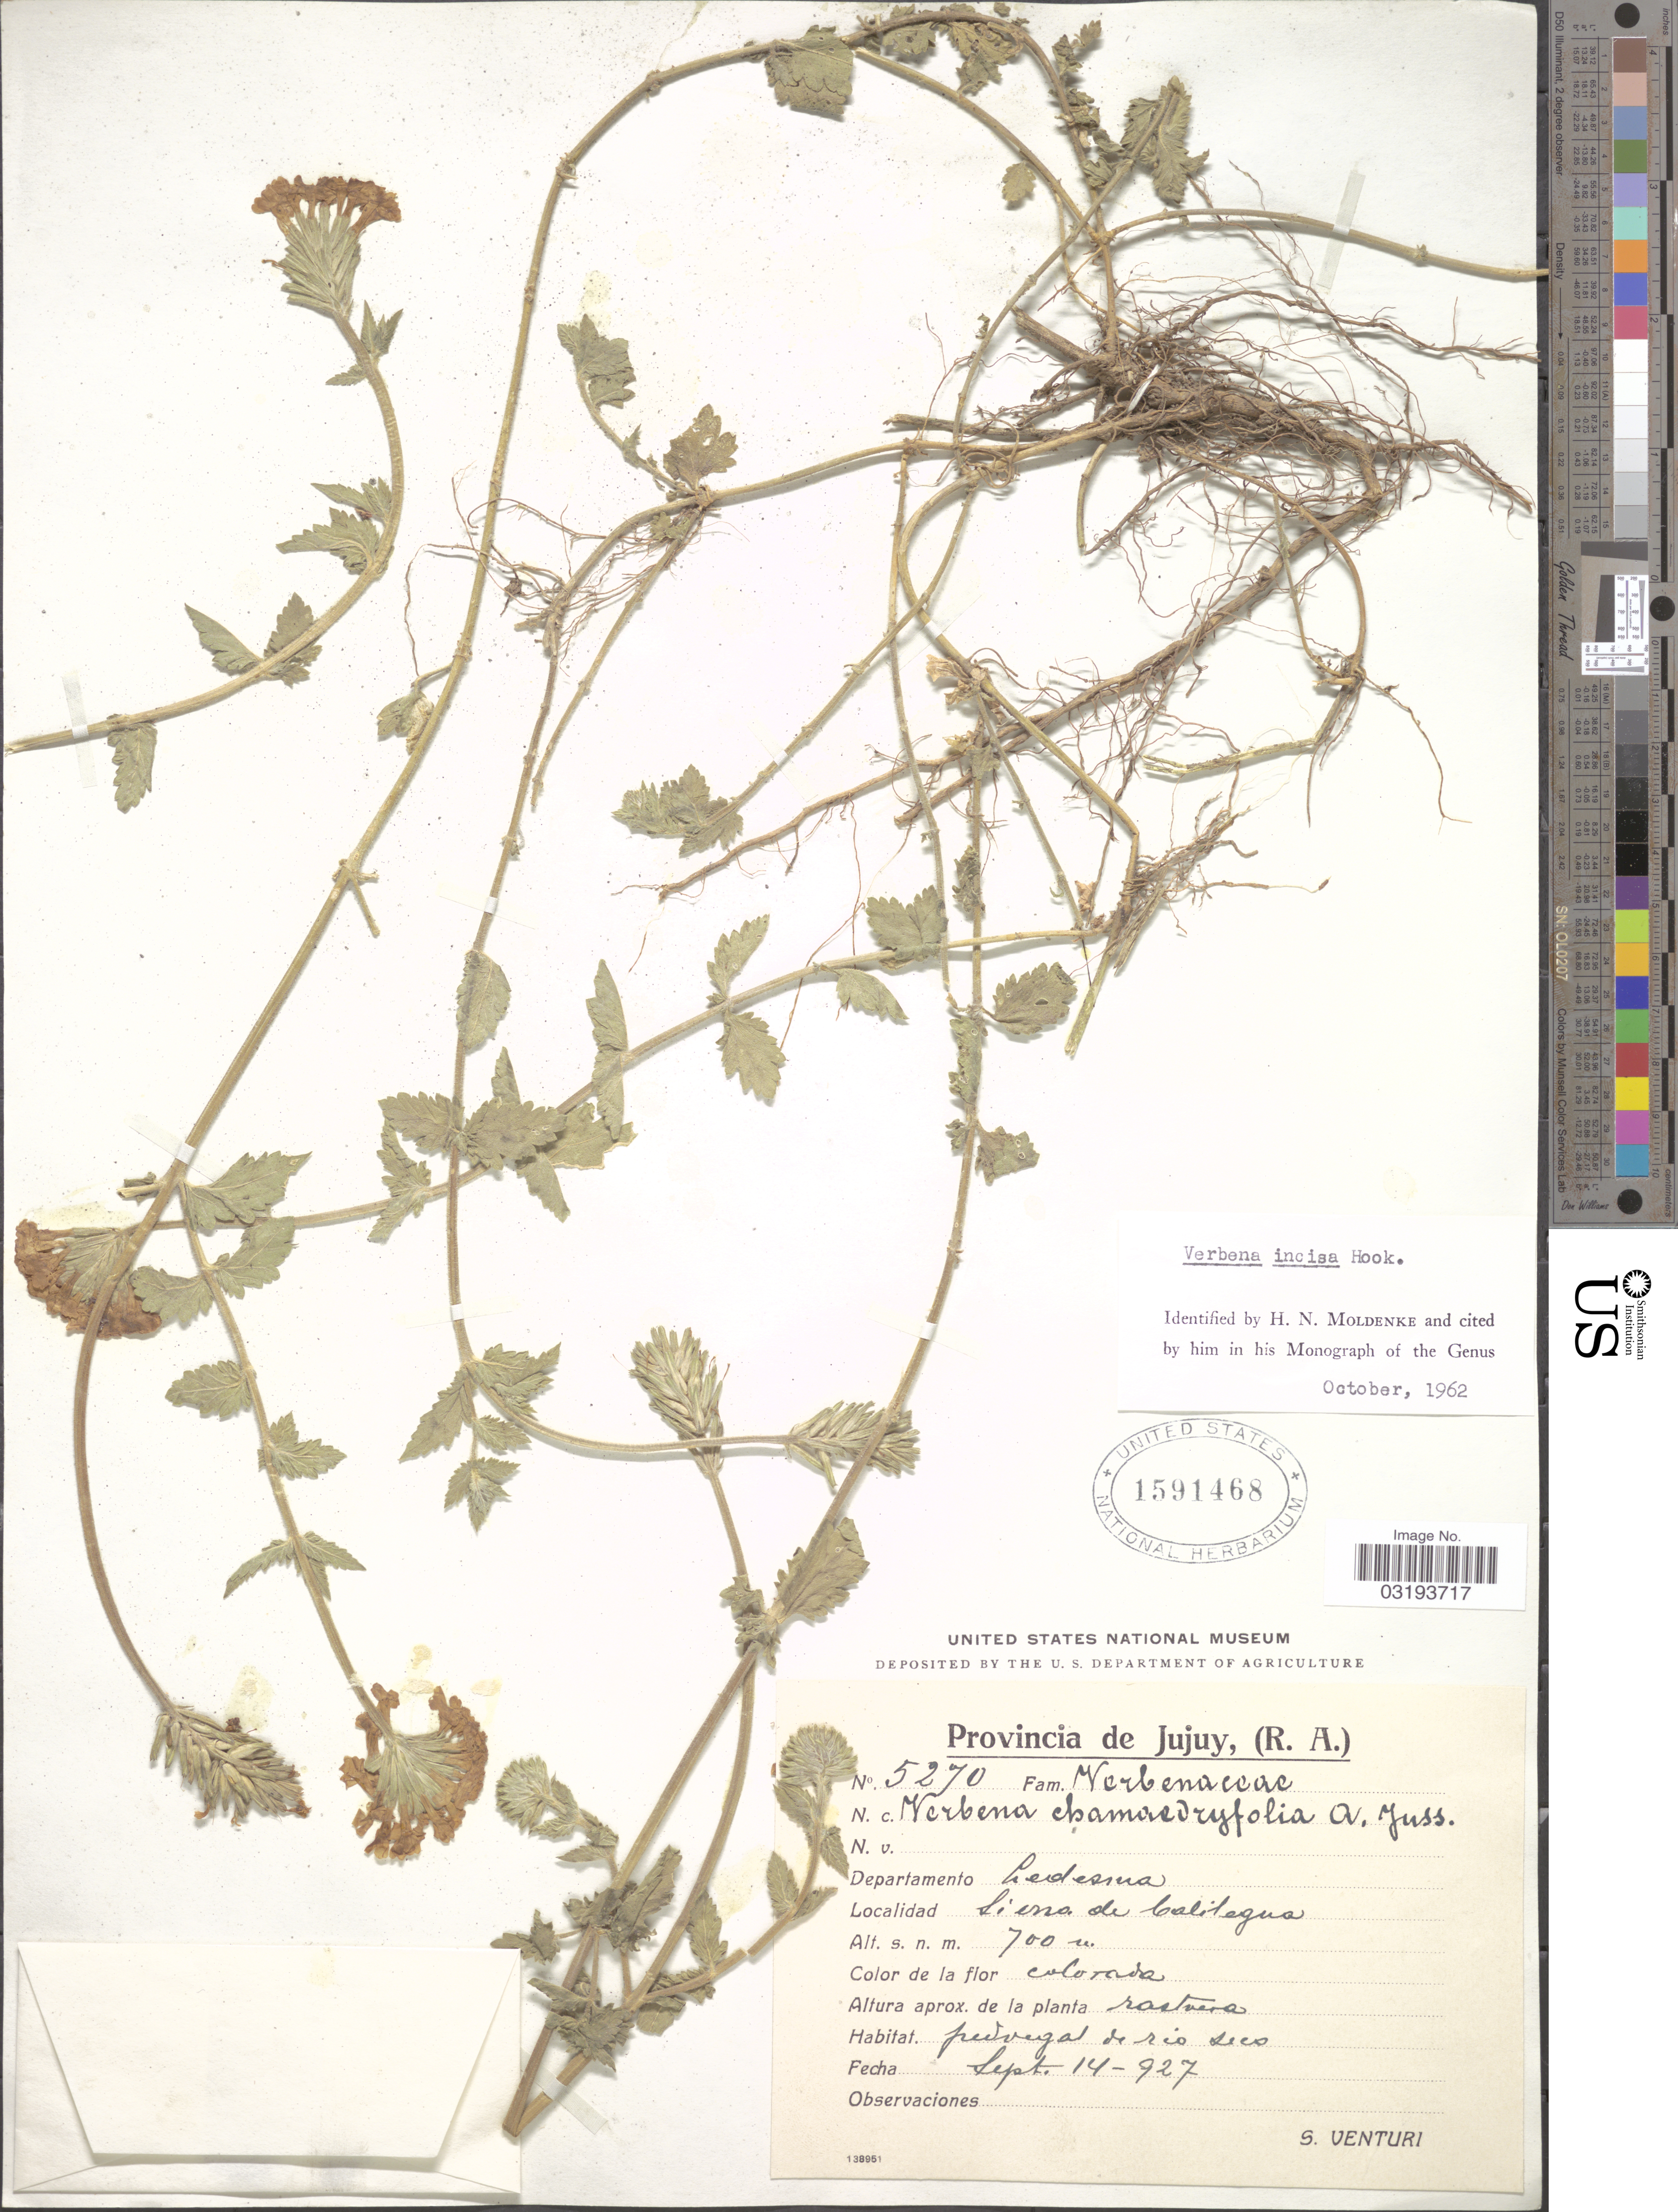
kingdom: Plantae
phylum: Tracheophyta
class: Magnoliopsida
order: Lamiales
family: Verbenaceae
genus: Verbena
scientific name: Verbena incisa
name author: Hook.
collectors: S. Venturi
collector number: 5270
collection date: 1927-09-14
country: Argentina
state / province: Jujuy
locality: Departamento Ledesma, Sierra de Calilegua.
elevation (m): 700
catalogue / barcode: US 1591468